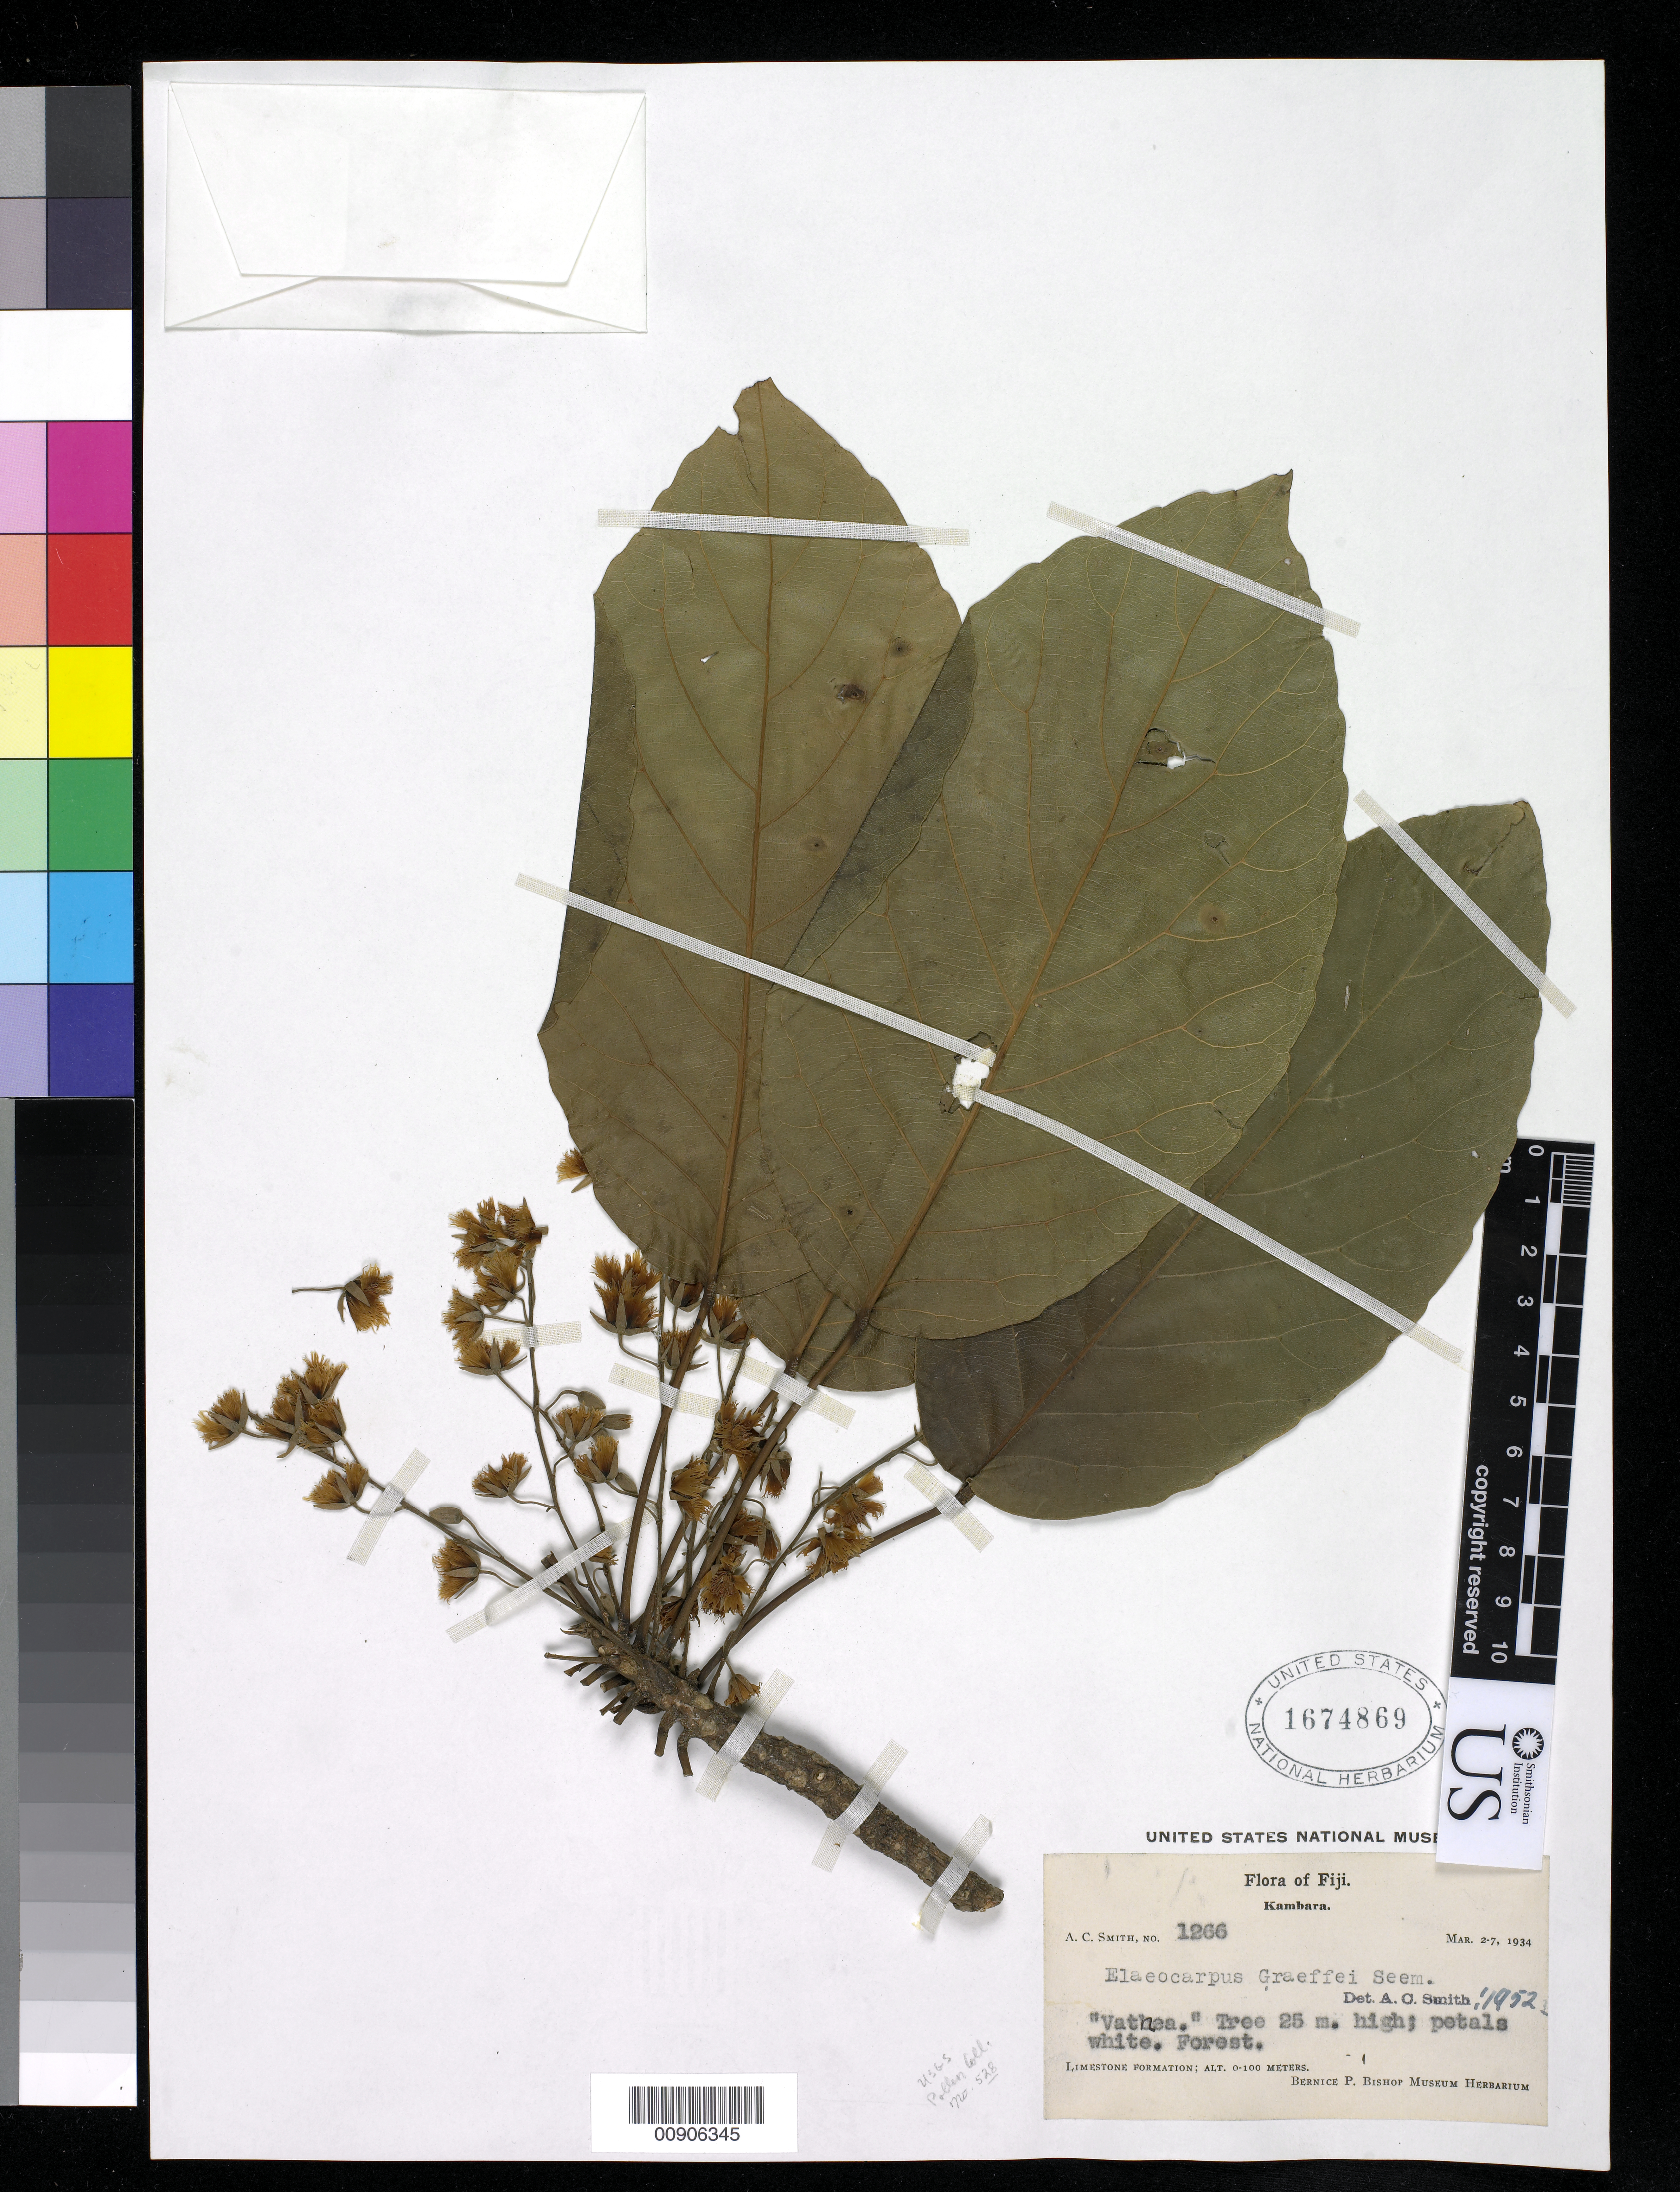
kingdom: Plantae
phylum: Tracheophyta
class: Magnoliopsida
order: Oxalidales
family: Elaeocarpaceae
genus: Elaeocarpus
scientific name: Elaeocarpus graeffei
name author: Seem.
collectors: C. A. Smith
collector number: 1266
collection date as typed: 02 Mar 1934 to 07 Mar 1934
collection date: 1934-03-02/1934-03-07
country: Fiji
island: Kabara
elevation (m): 0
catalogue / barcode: US 1674869